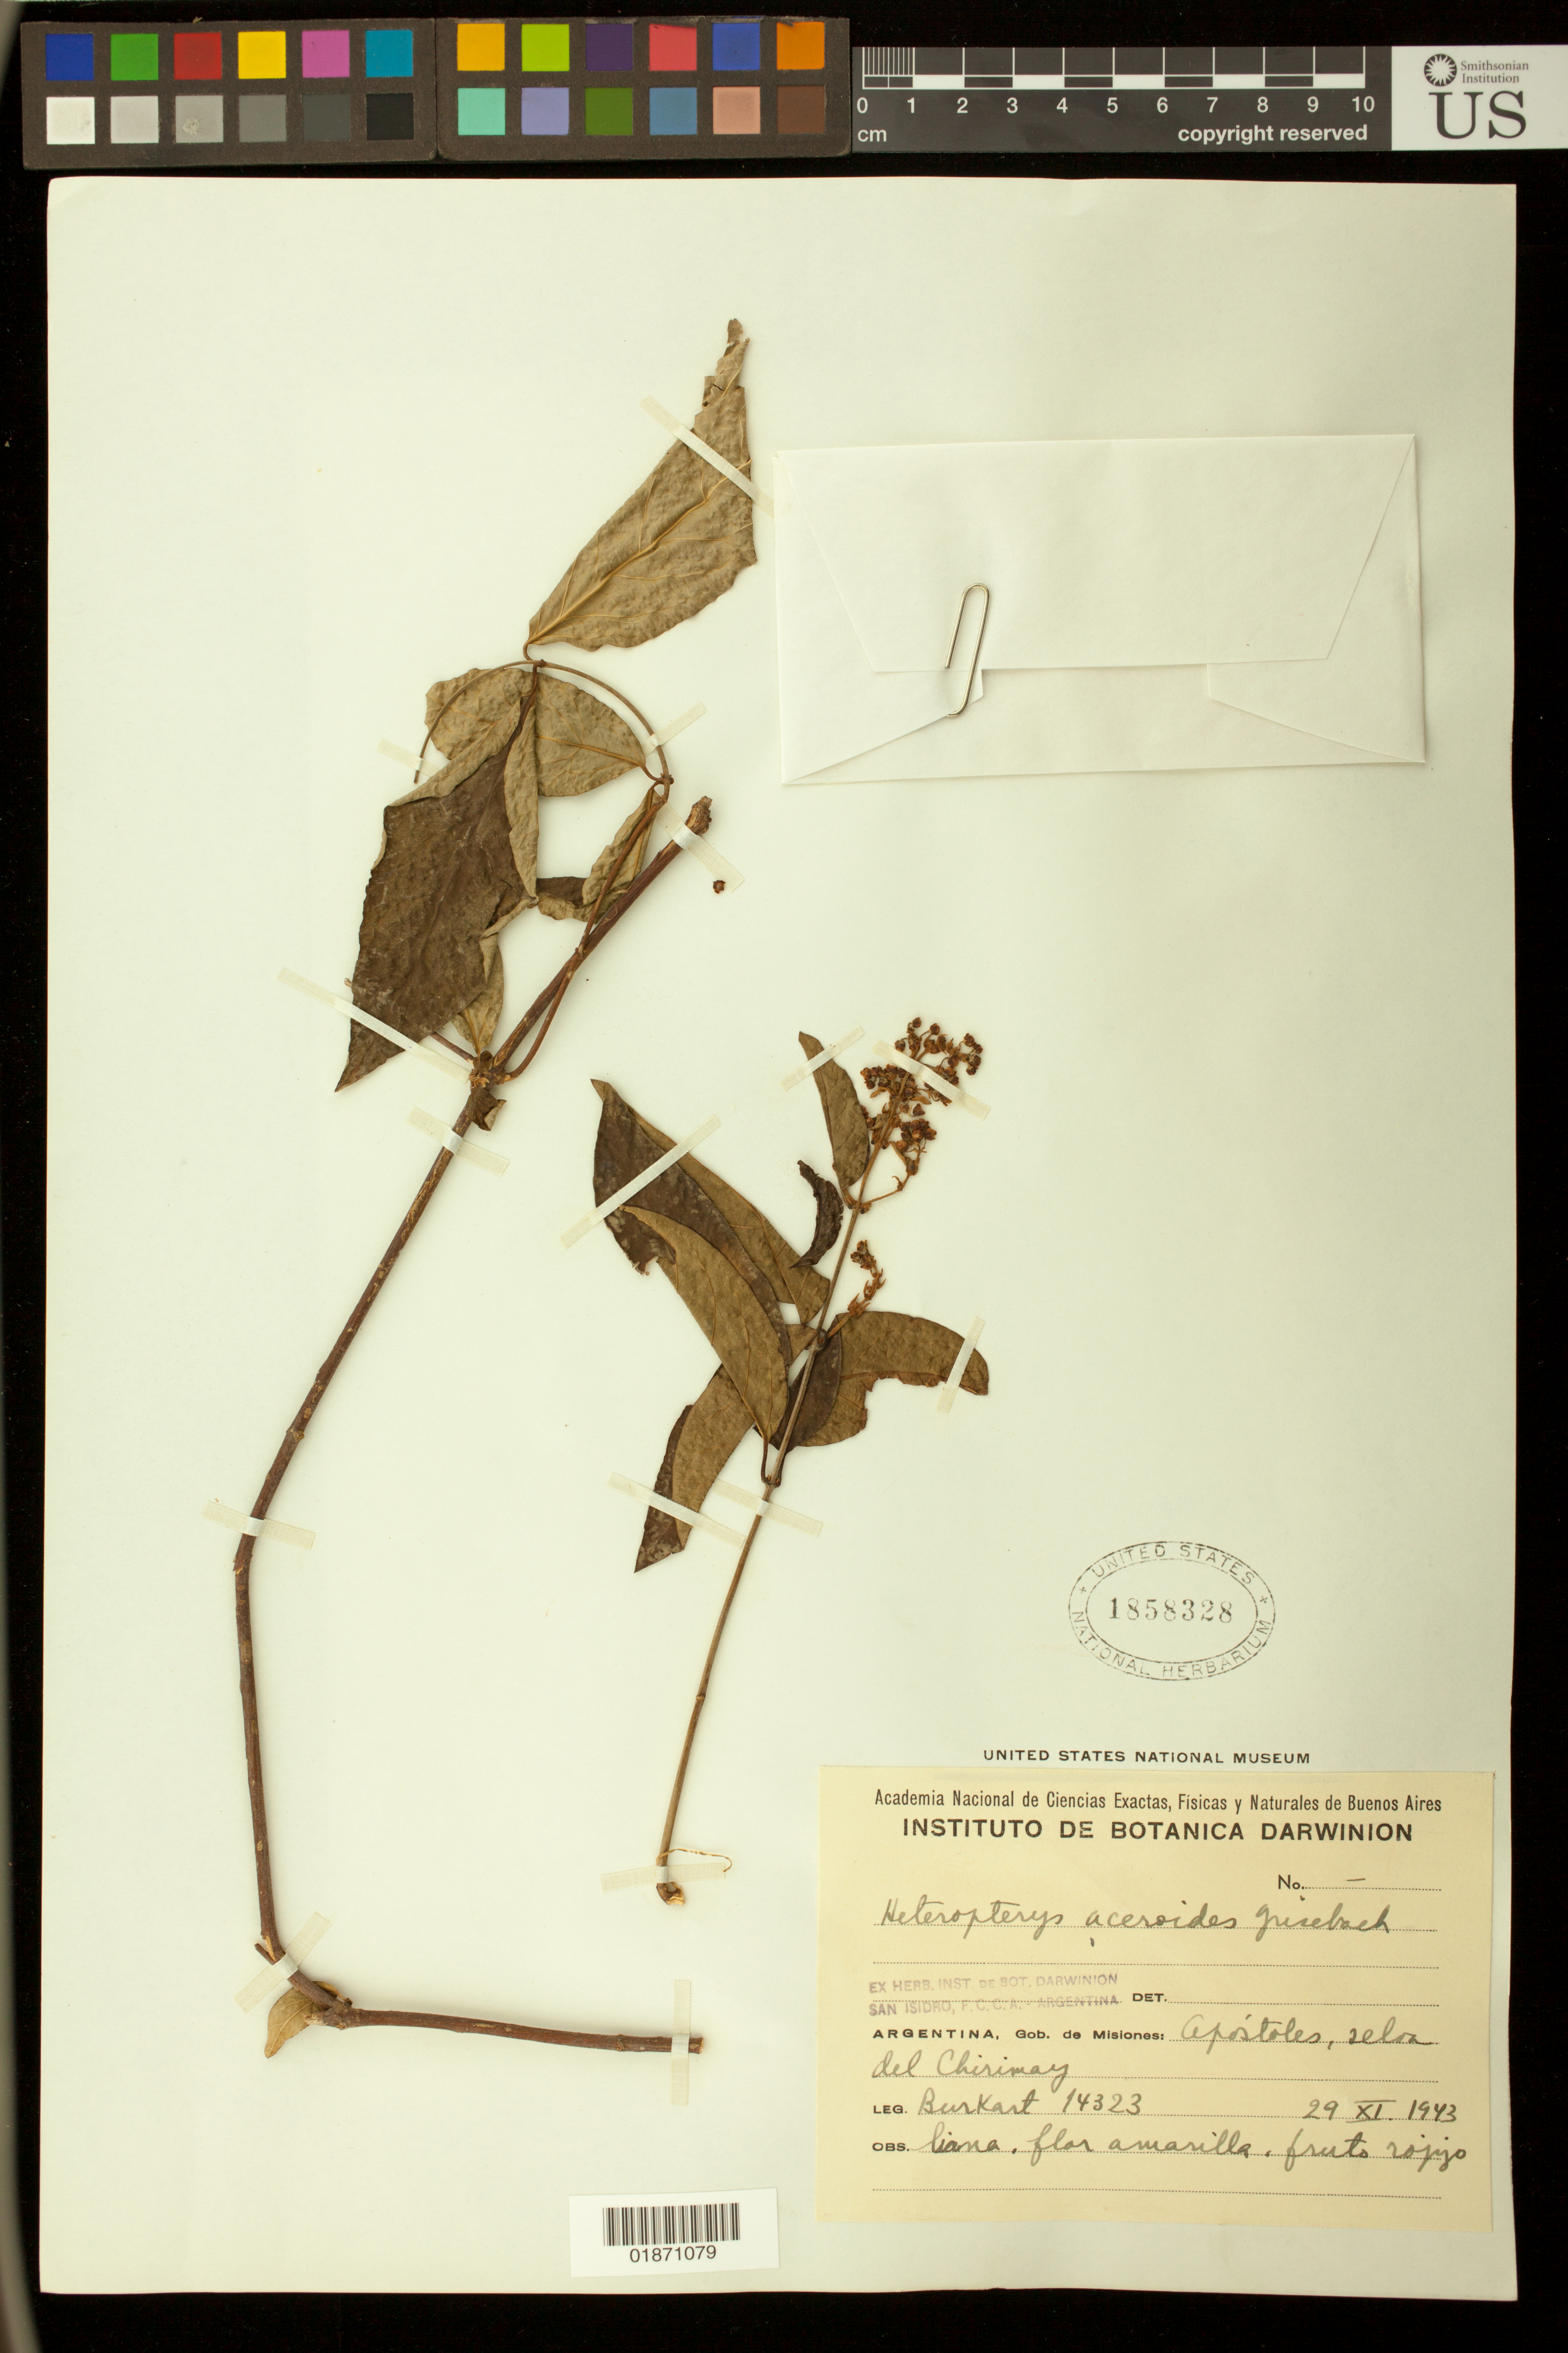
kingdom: Plantae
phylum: Tracheophyta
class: Magnoliopsida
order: Malpighiales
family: Malpighiaceae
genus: Heteropterys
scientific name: Heteropterys aceroides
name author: Griseb.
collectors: A. E. Burkart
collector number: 14323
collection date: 1943-11-29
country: Argentina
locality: Apósteles, selva del Chirimay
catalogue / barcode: US 1858328